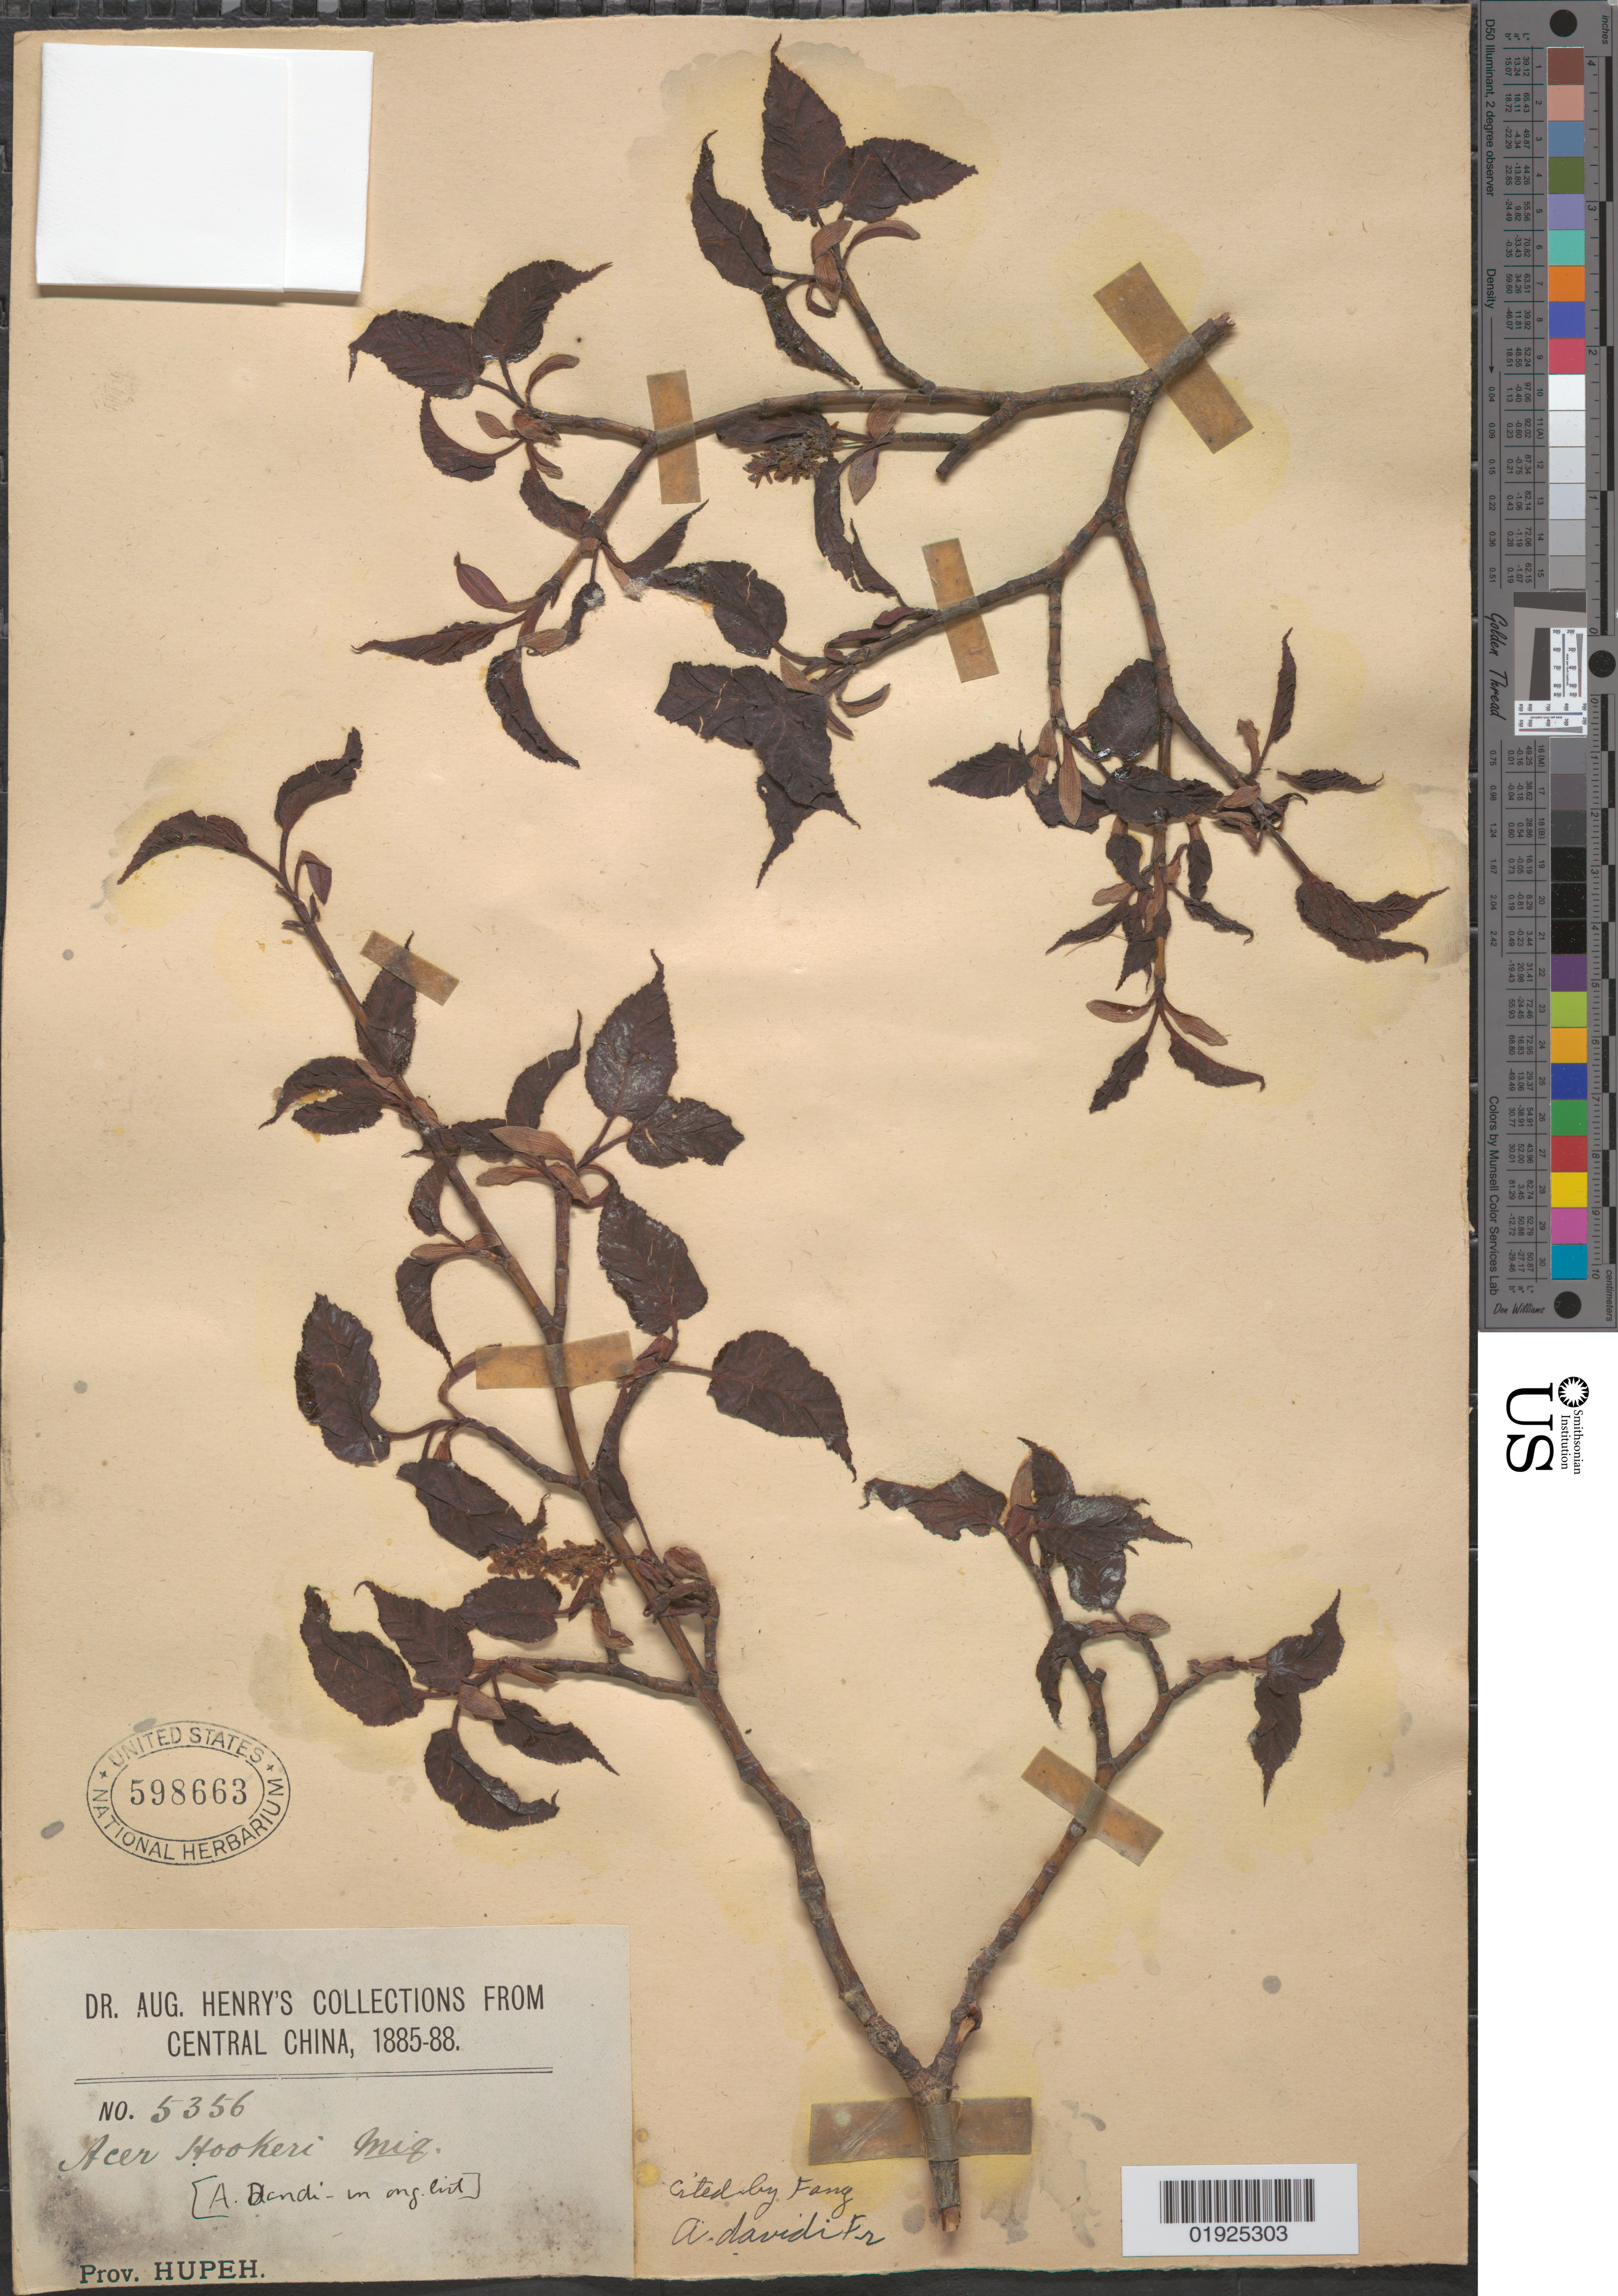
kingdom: Plantae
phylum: Tracheophyta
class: Magnoliopsida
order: Sapindales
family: Sapindaceae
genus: Acer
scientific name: Acer sikkimense subsp. davidii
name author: (Franch.) Wesm.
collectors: A. Henry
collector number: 5356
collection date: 1885/1888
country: China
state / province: Hubei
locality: Prov. Hupeh [Hubei]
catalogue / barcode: US 598663